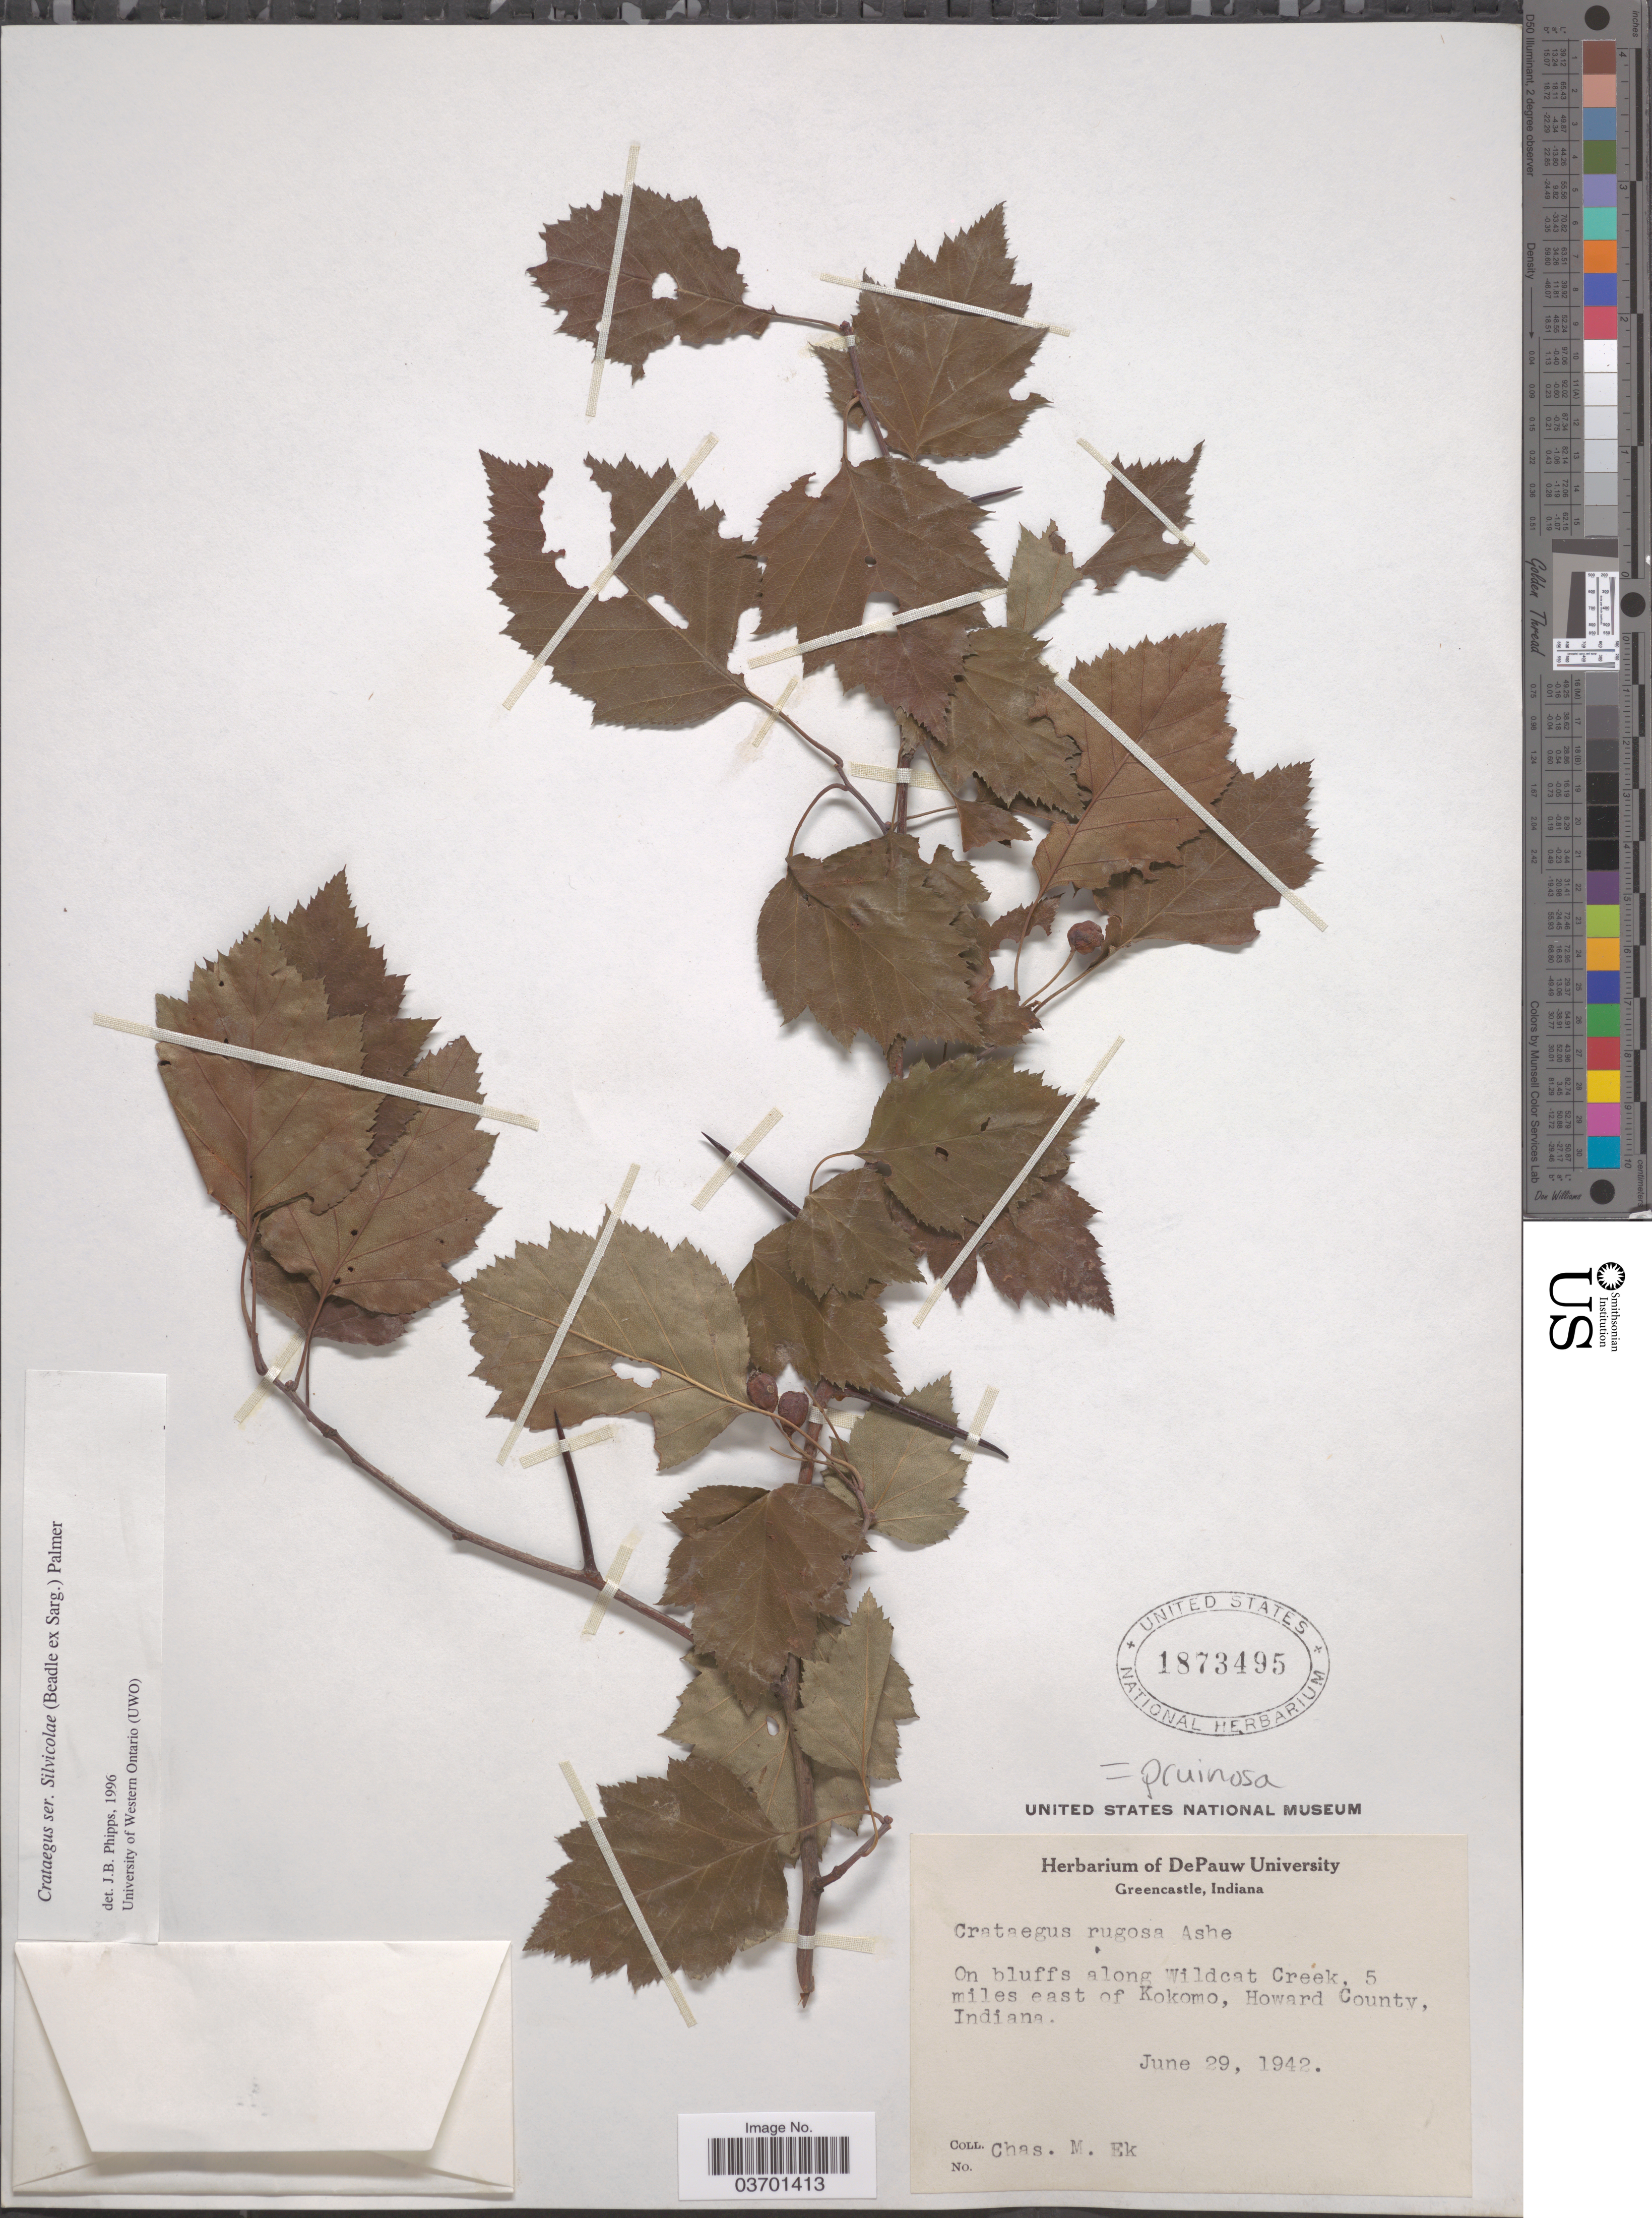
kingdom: Plantae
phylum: Tracheophyta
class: Magnoliopsida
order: Rosales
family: Rosaceae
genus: Crataegus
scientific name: Crataegus pruinosa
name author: (H.L. Wendl.) K. Koch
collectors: C. Ek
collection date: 1942-06-29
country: United States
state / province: Indiana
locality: On bluffs along Wildcat Creek, 5 miles east of Kokomo, Howard County.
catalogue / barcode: US 1873495